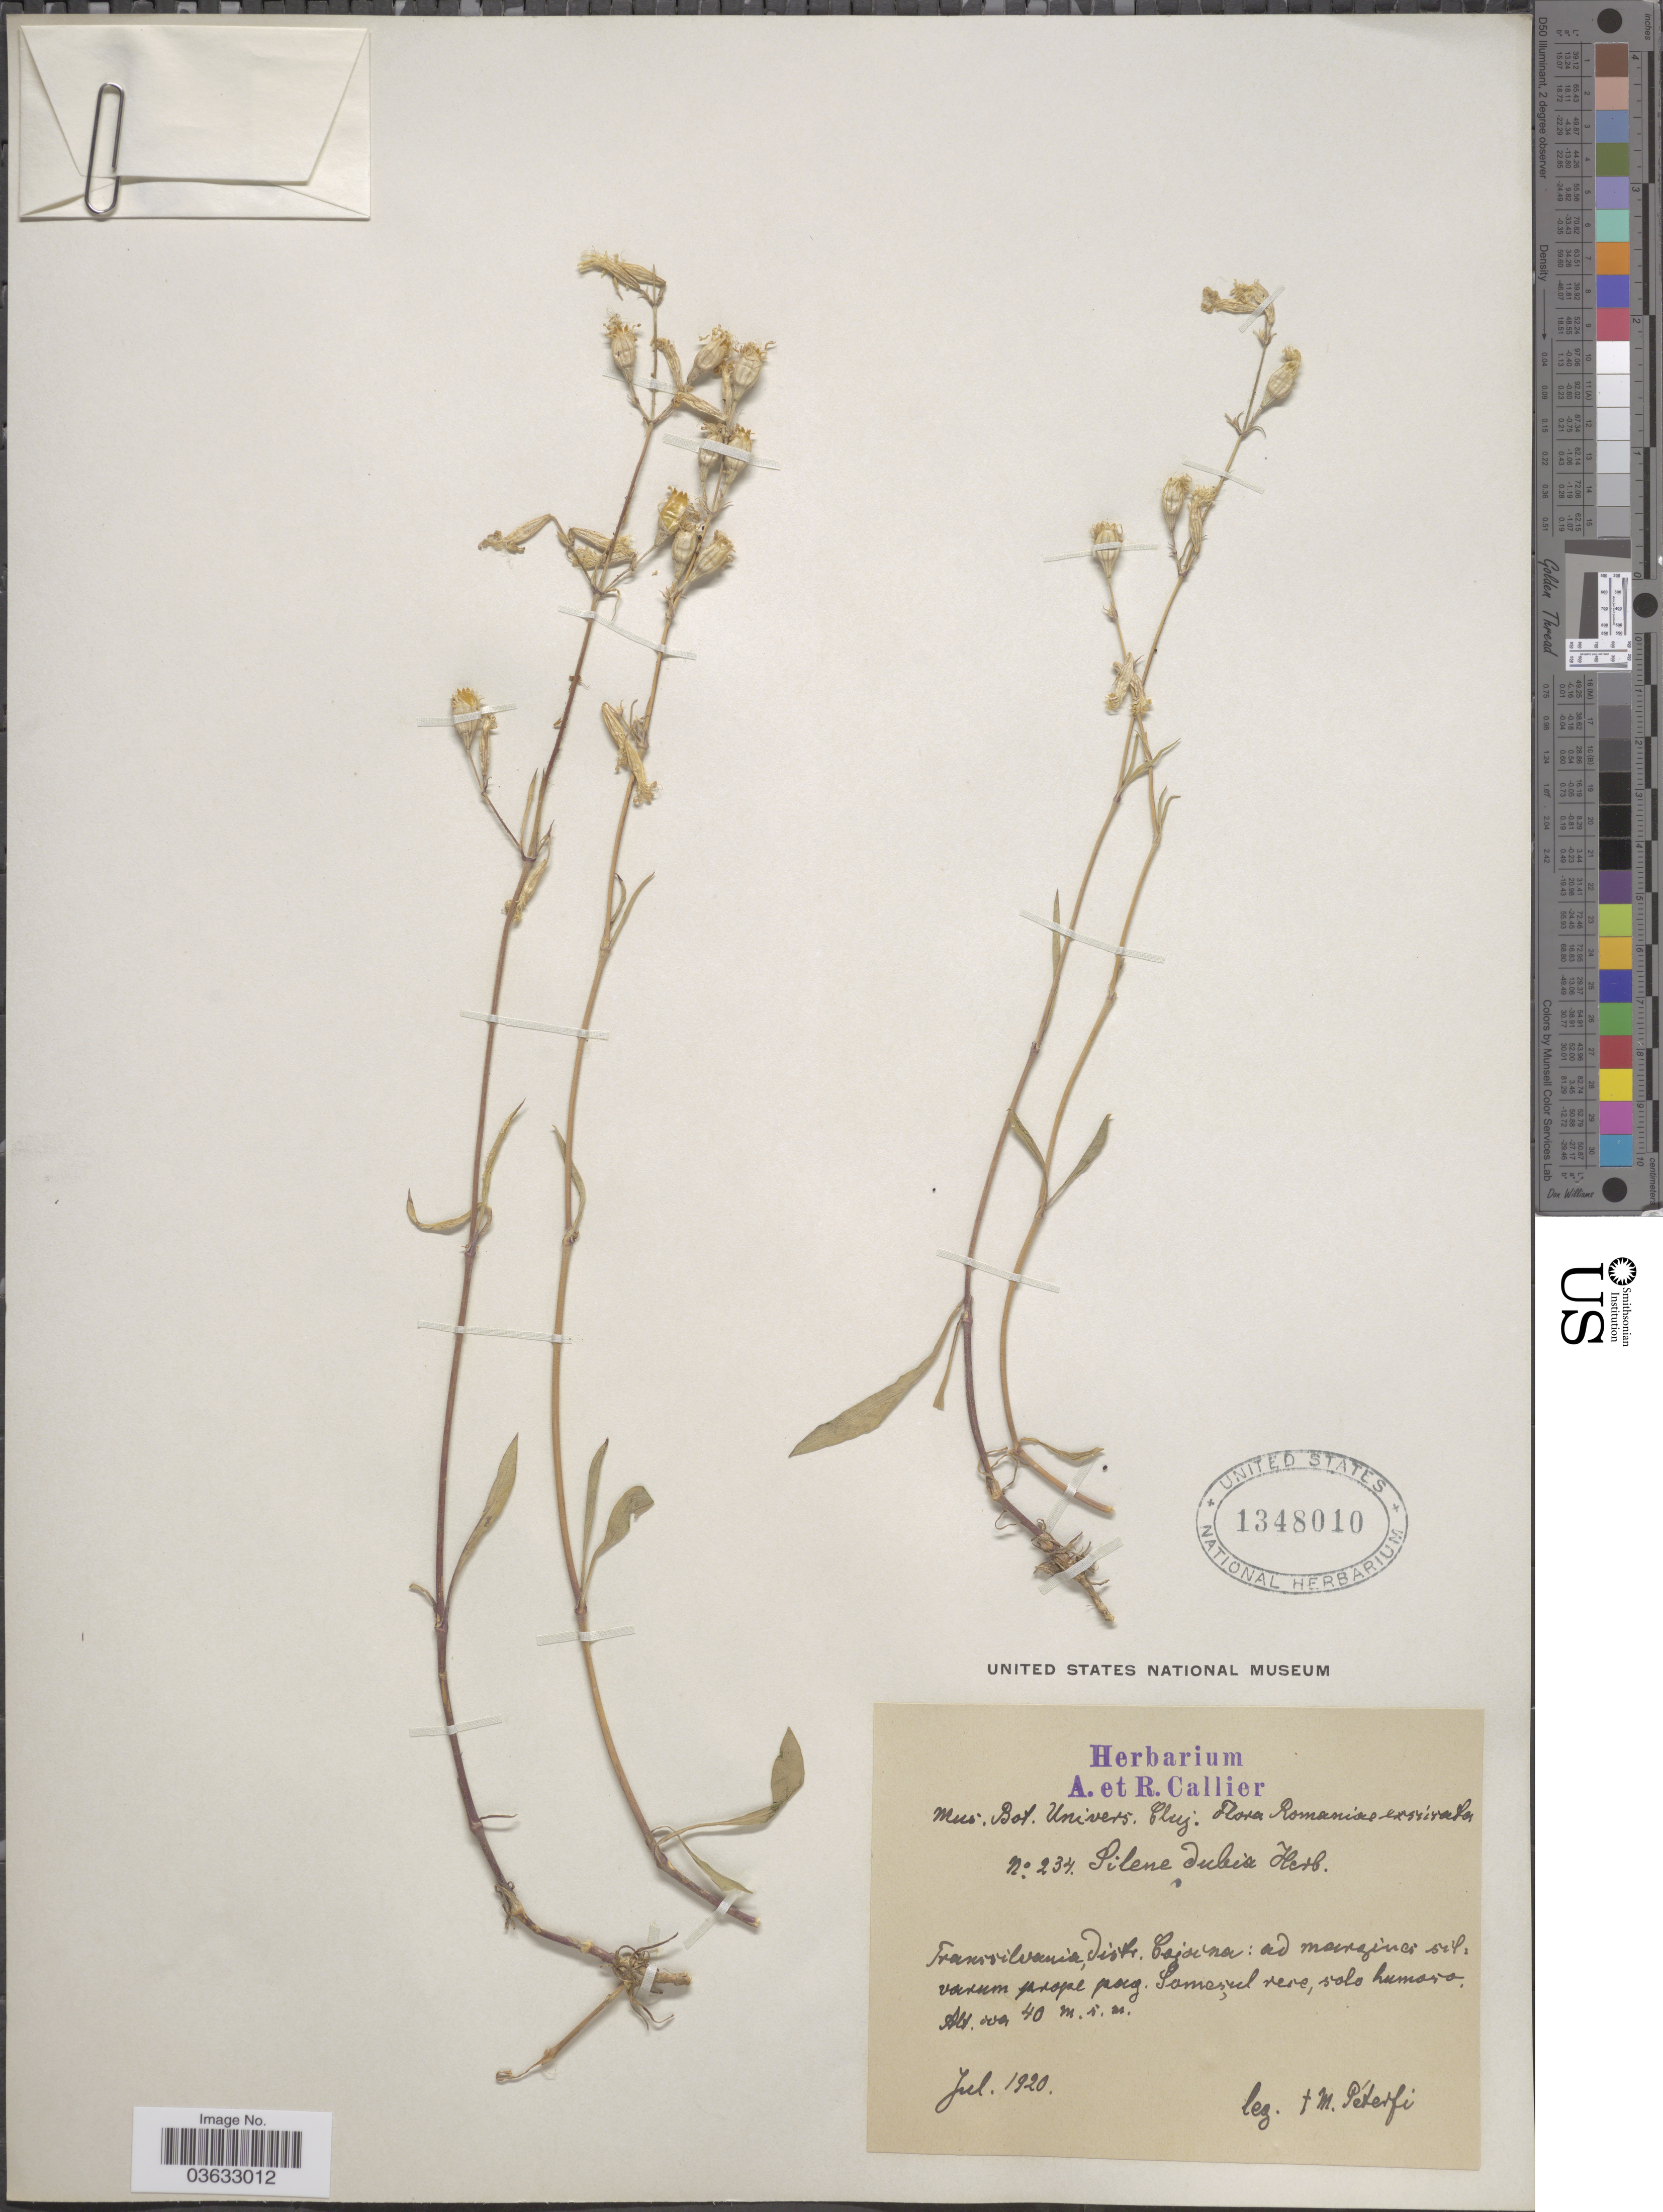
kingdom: Plantae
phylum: Tracheophyta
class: Magnoliopsida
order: Caryophyllales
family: Caryophyllaceae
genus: Silene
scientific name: Silene dubia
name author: Herbich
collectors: M. Péterfi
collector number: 234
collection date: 1920-07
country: Romania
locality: Transilvania, distr. Cojocna: ad marzina sil. varum prope pag. Somesul.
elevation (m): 40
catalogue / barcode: US 1348010